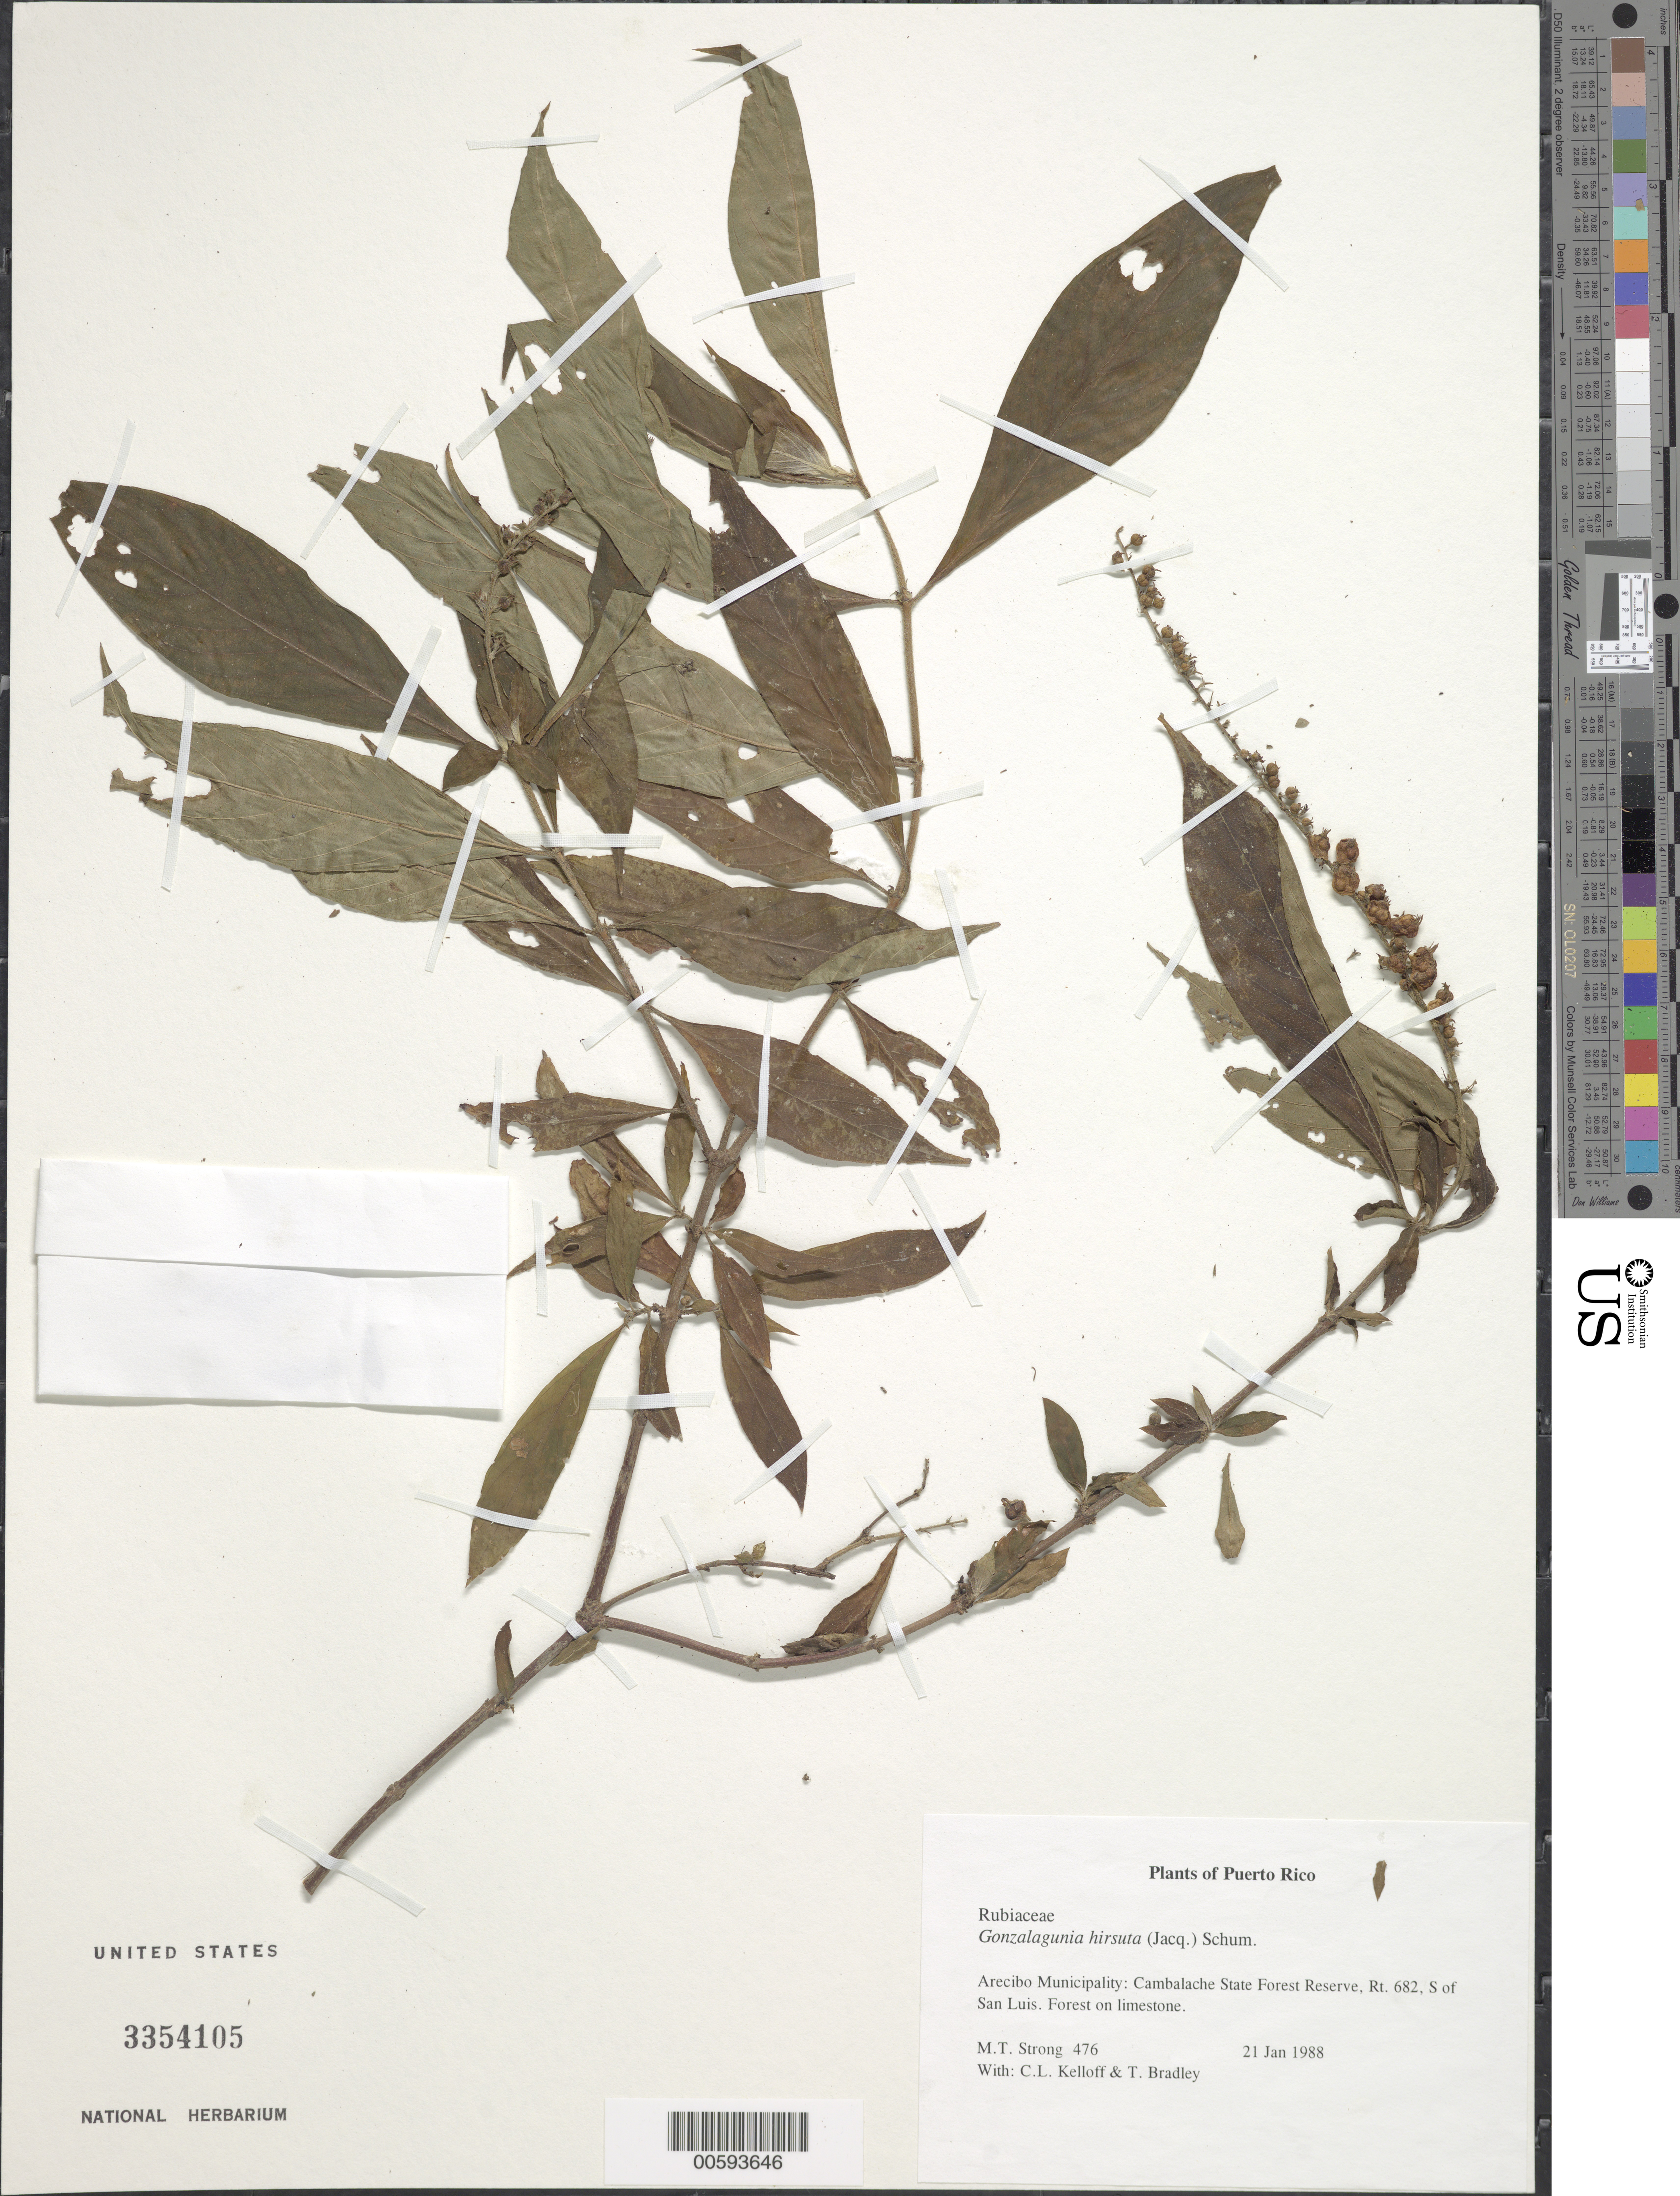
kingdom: Plantae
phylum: Tracheophyta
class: Magnoliopsida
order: Gentianales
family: Rubiaceae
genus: Gonzalagunia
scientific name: Gonzalagunia hirsuta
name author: (Jacq.) K. Schum.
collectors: M. T. Strong, C. L. Kelloff & T. Bradley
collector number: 476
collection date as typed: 21 Jan 1988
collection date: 1988-01-21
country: Puerto Rico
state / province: Arecibo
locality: Arecibo Municipality: Cambalache State Forest Reserve, Rt. 682, S of San Luis.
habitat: Forest on limestone.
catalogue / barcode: US 3354105